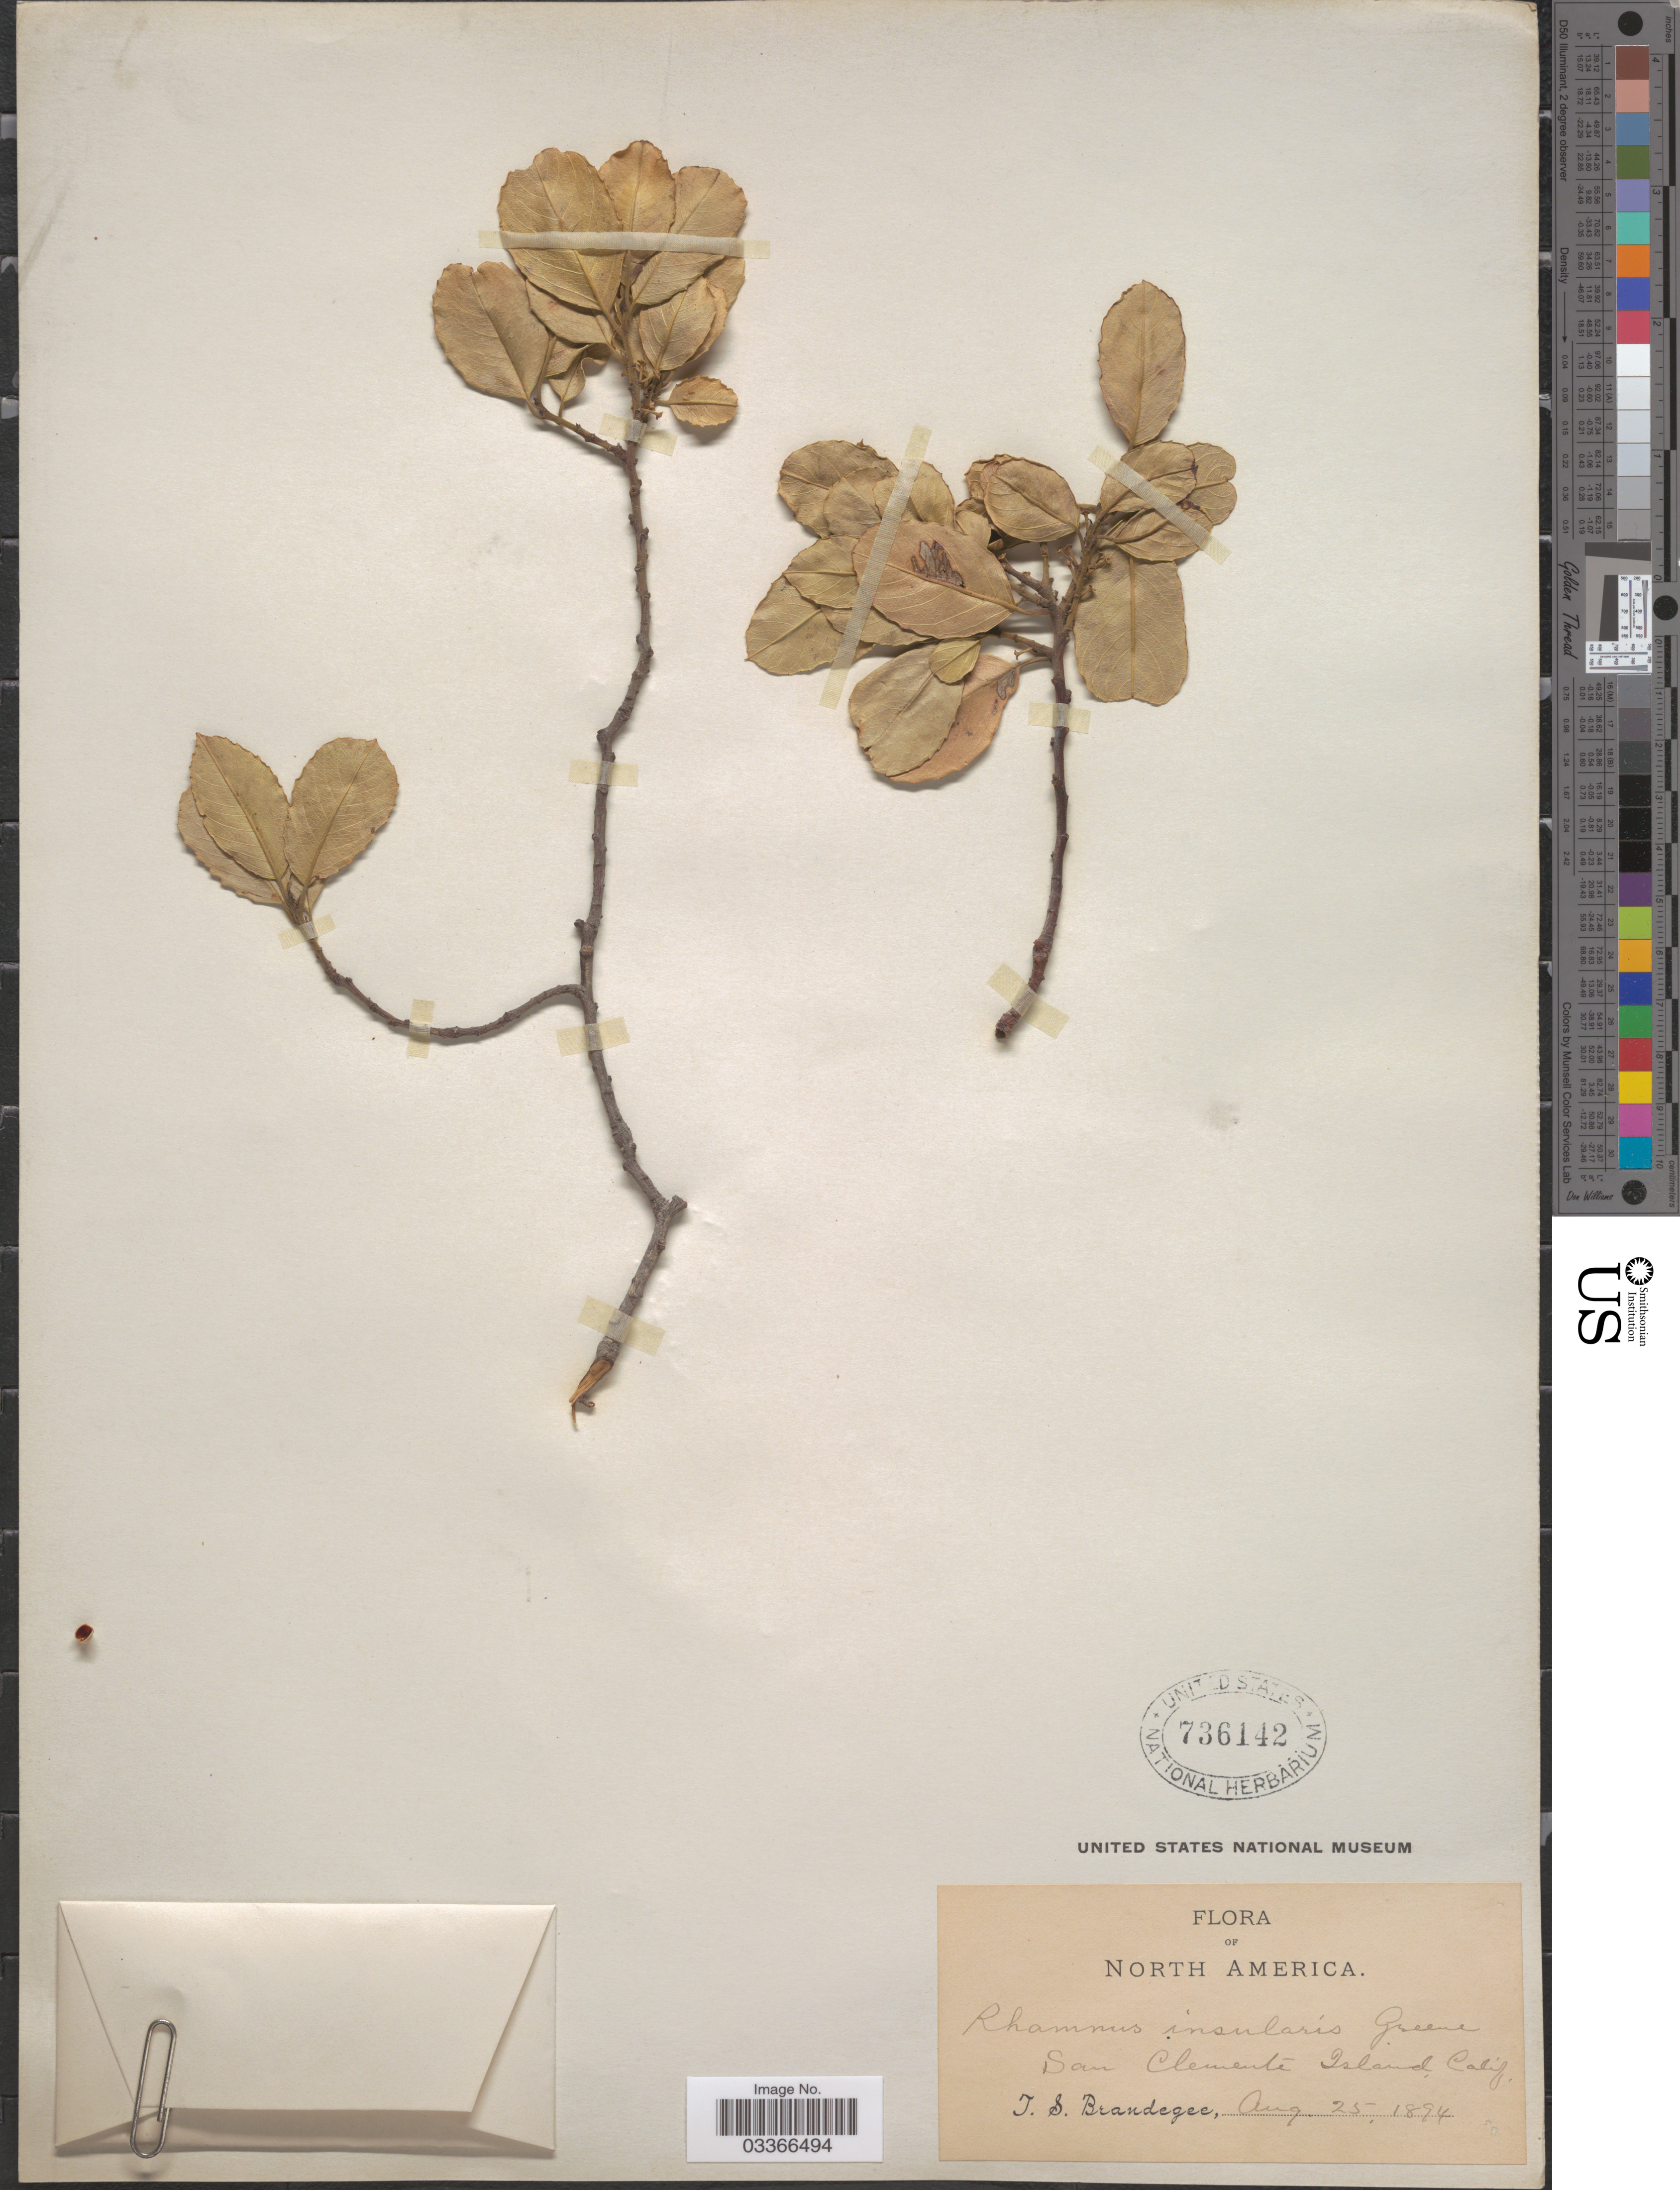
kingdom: Plantae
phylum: Tracheophyta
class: Magnoliopsida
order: Rosales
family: Rhamnaceae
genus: Rhamnus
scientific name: Rhamnus crocea var. pirifolia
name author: (Greene) Little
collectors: T. S. Brandegee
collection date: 1894-08-25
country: United States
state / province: California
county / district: Los Angeles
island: San Clemente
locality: San Clemente Island.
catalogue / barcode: US 736142